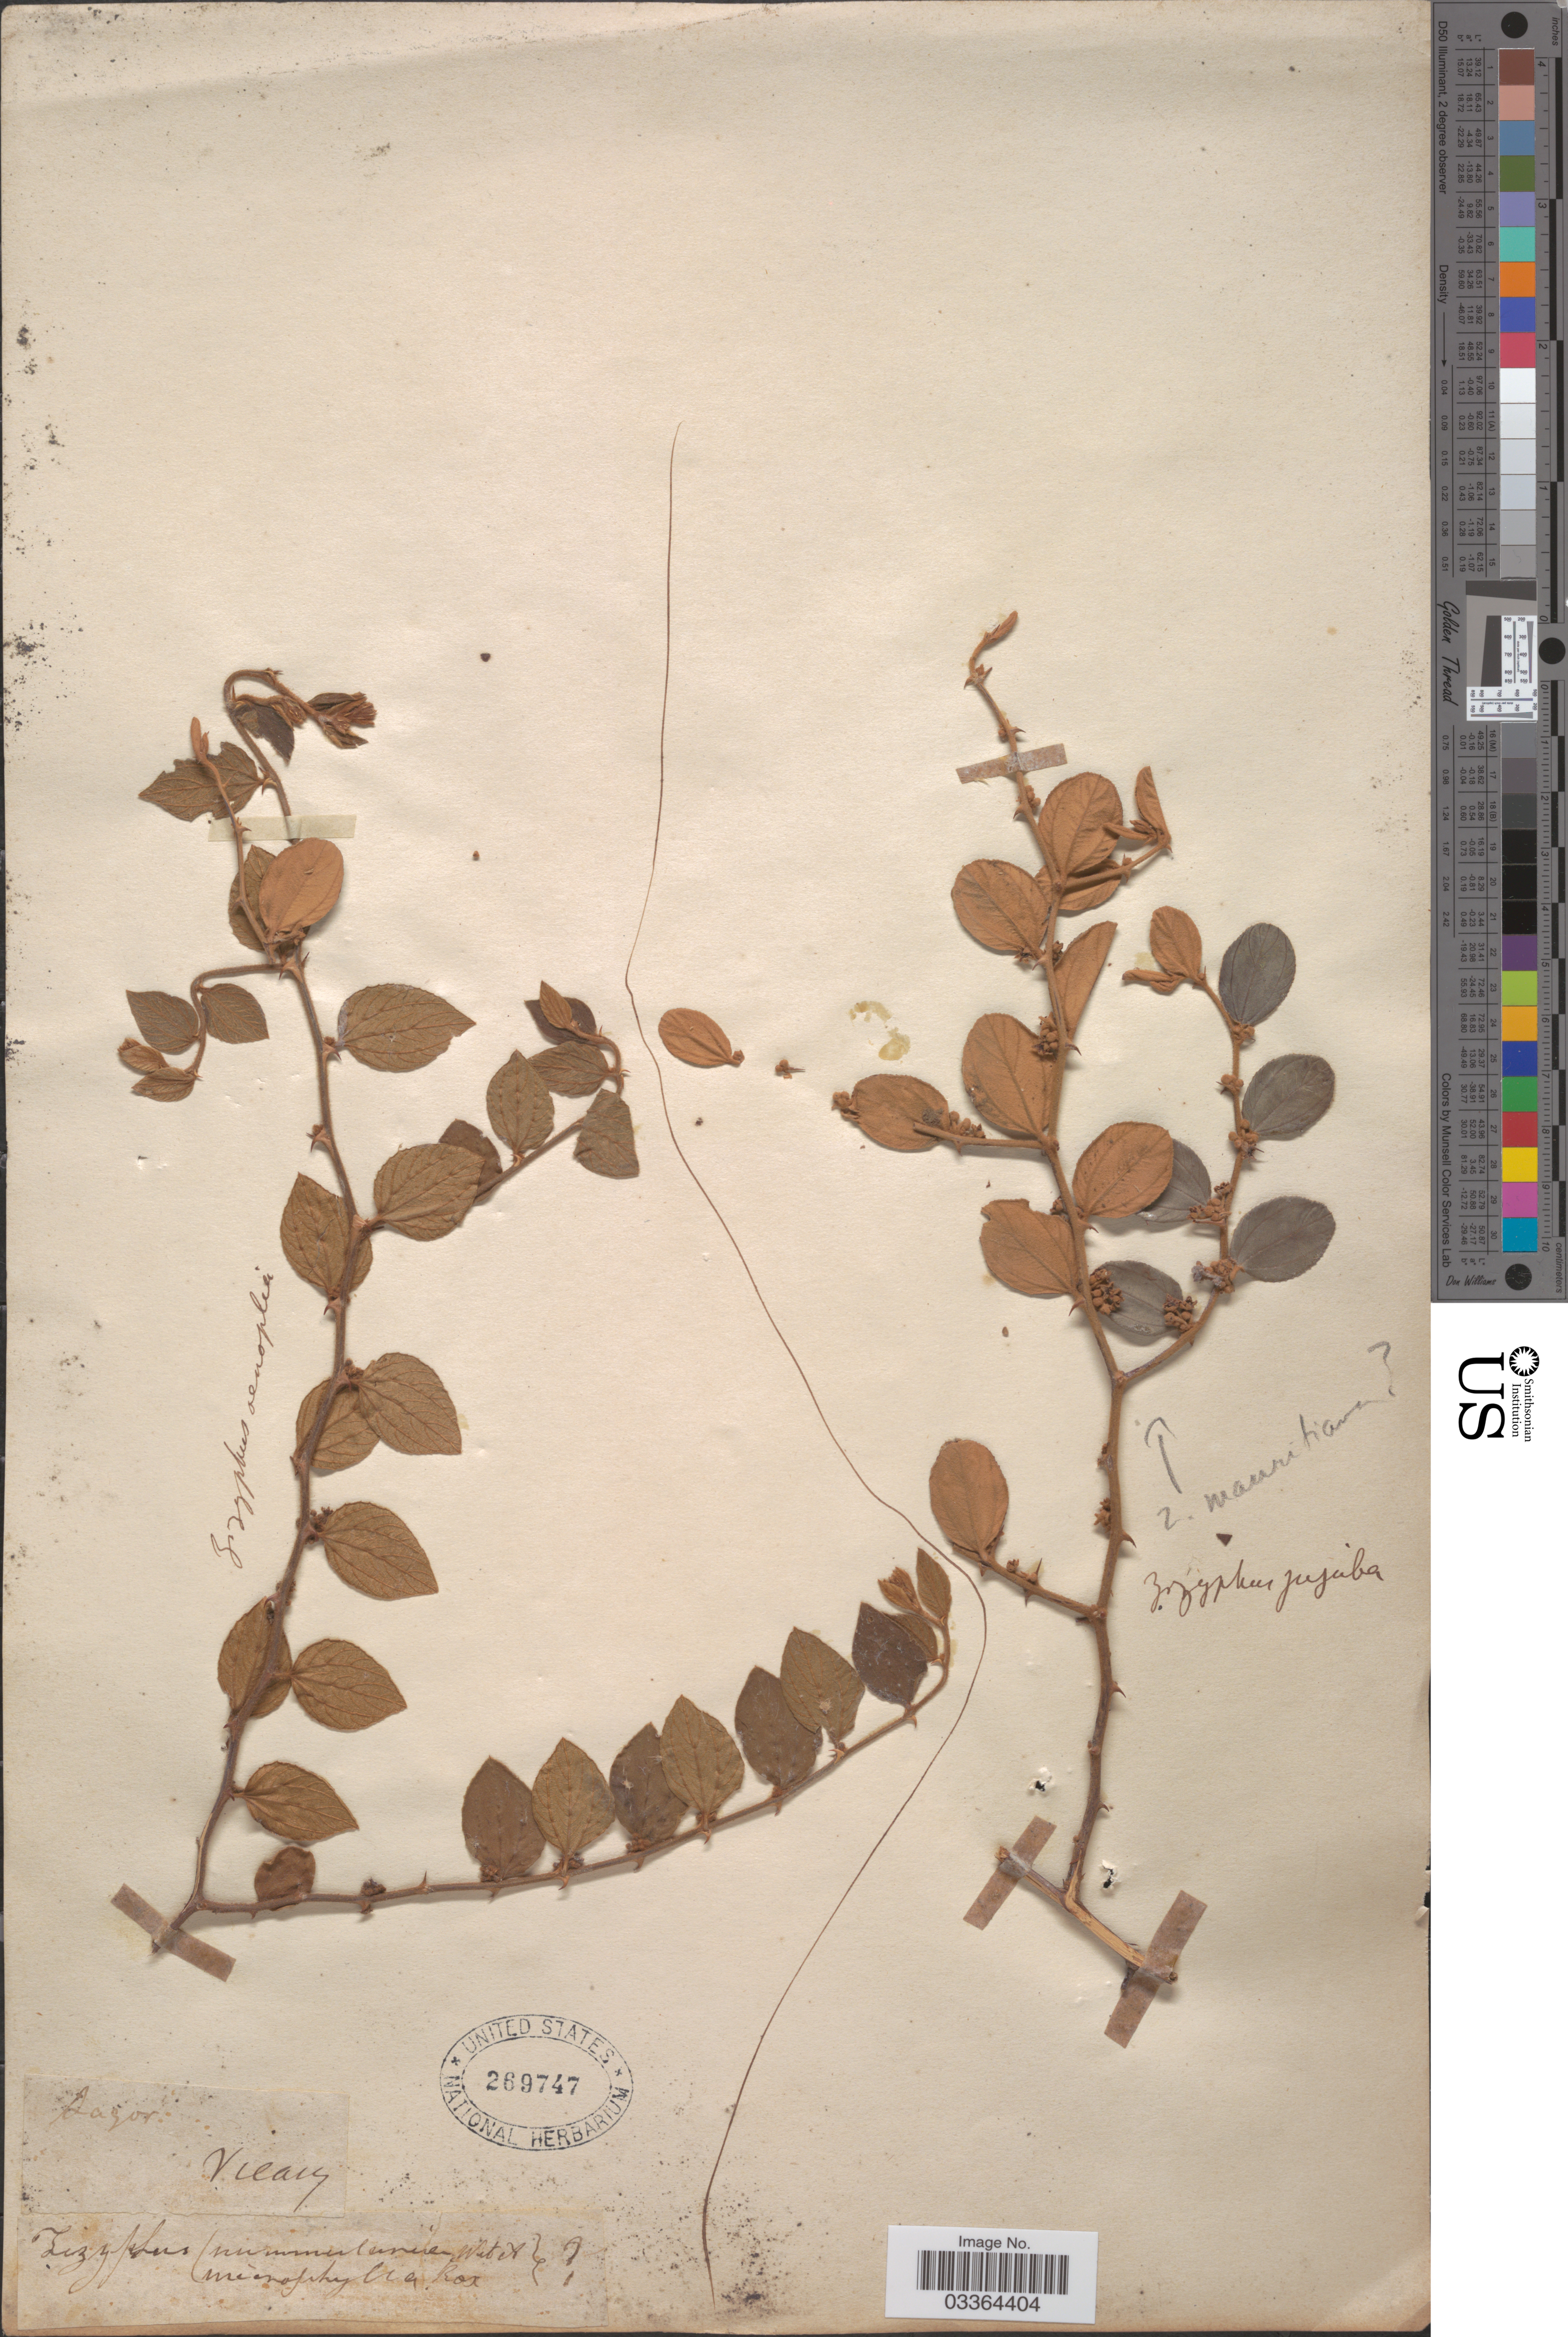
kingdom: Plantae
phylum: Tracheophyta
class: Magnoliopsida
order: Rosales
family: Rhamnaceae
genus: Ziziphus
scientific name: Ziziphus mauritiana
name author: Lam.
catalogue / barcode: US 269747